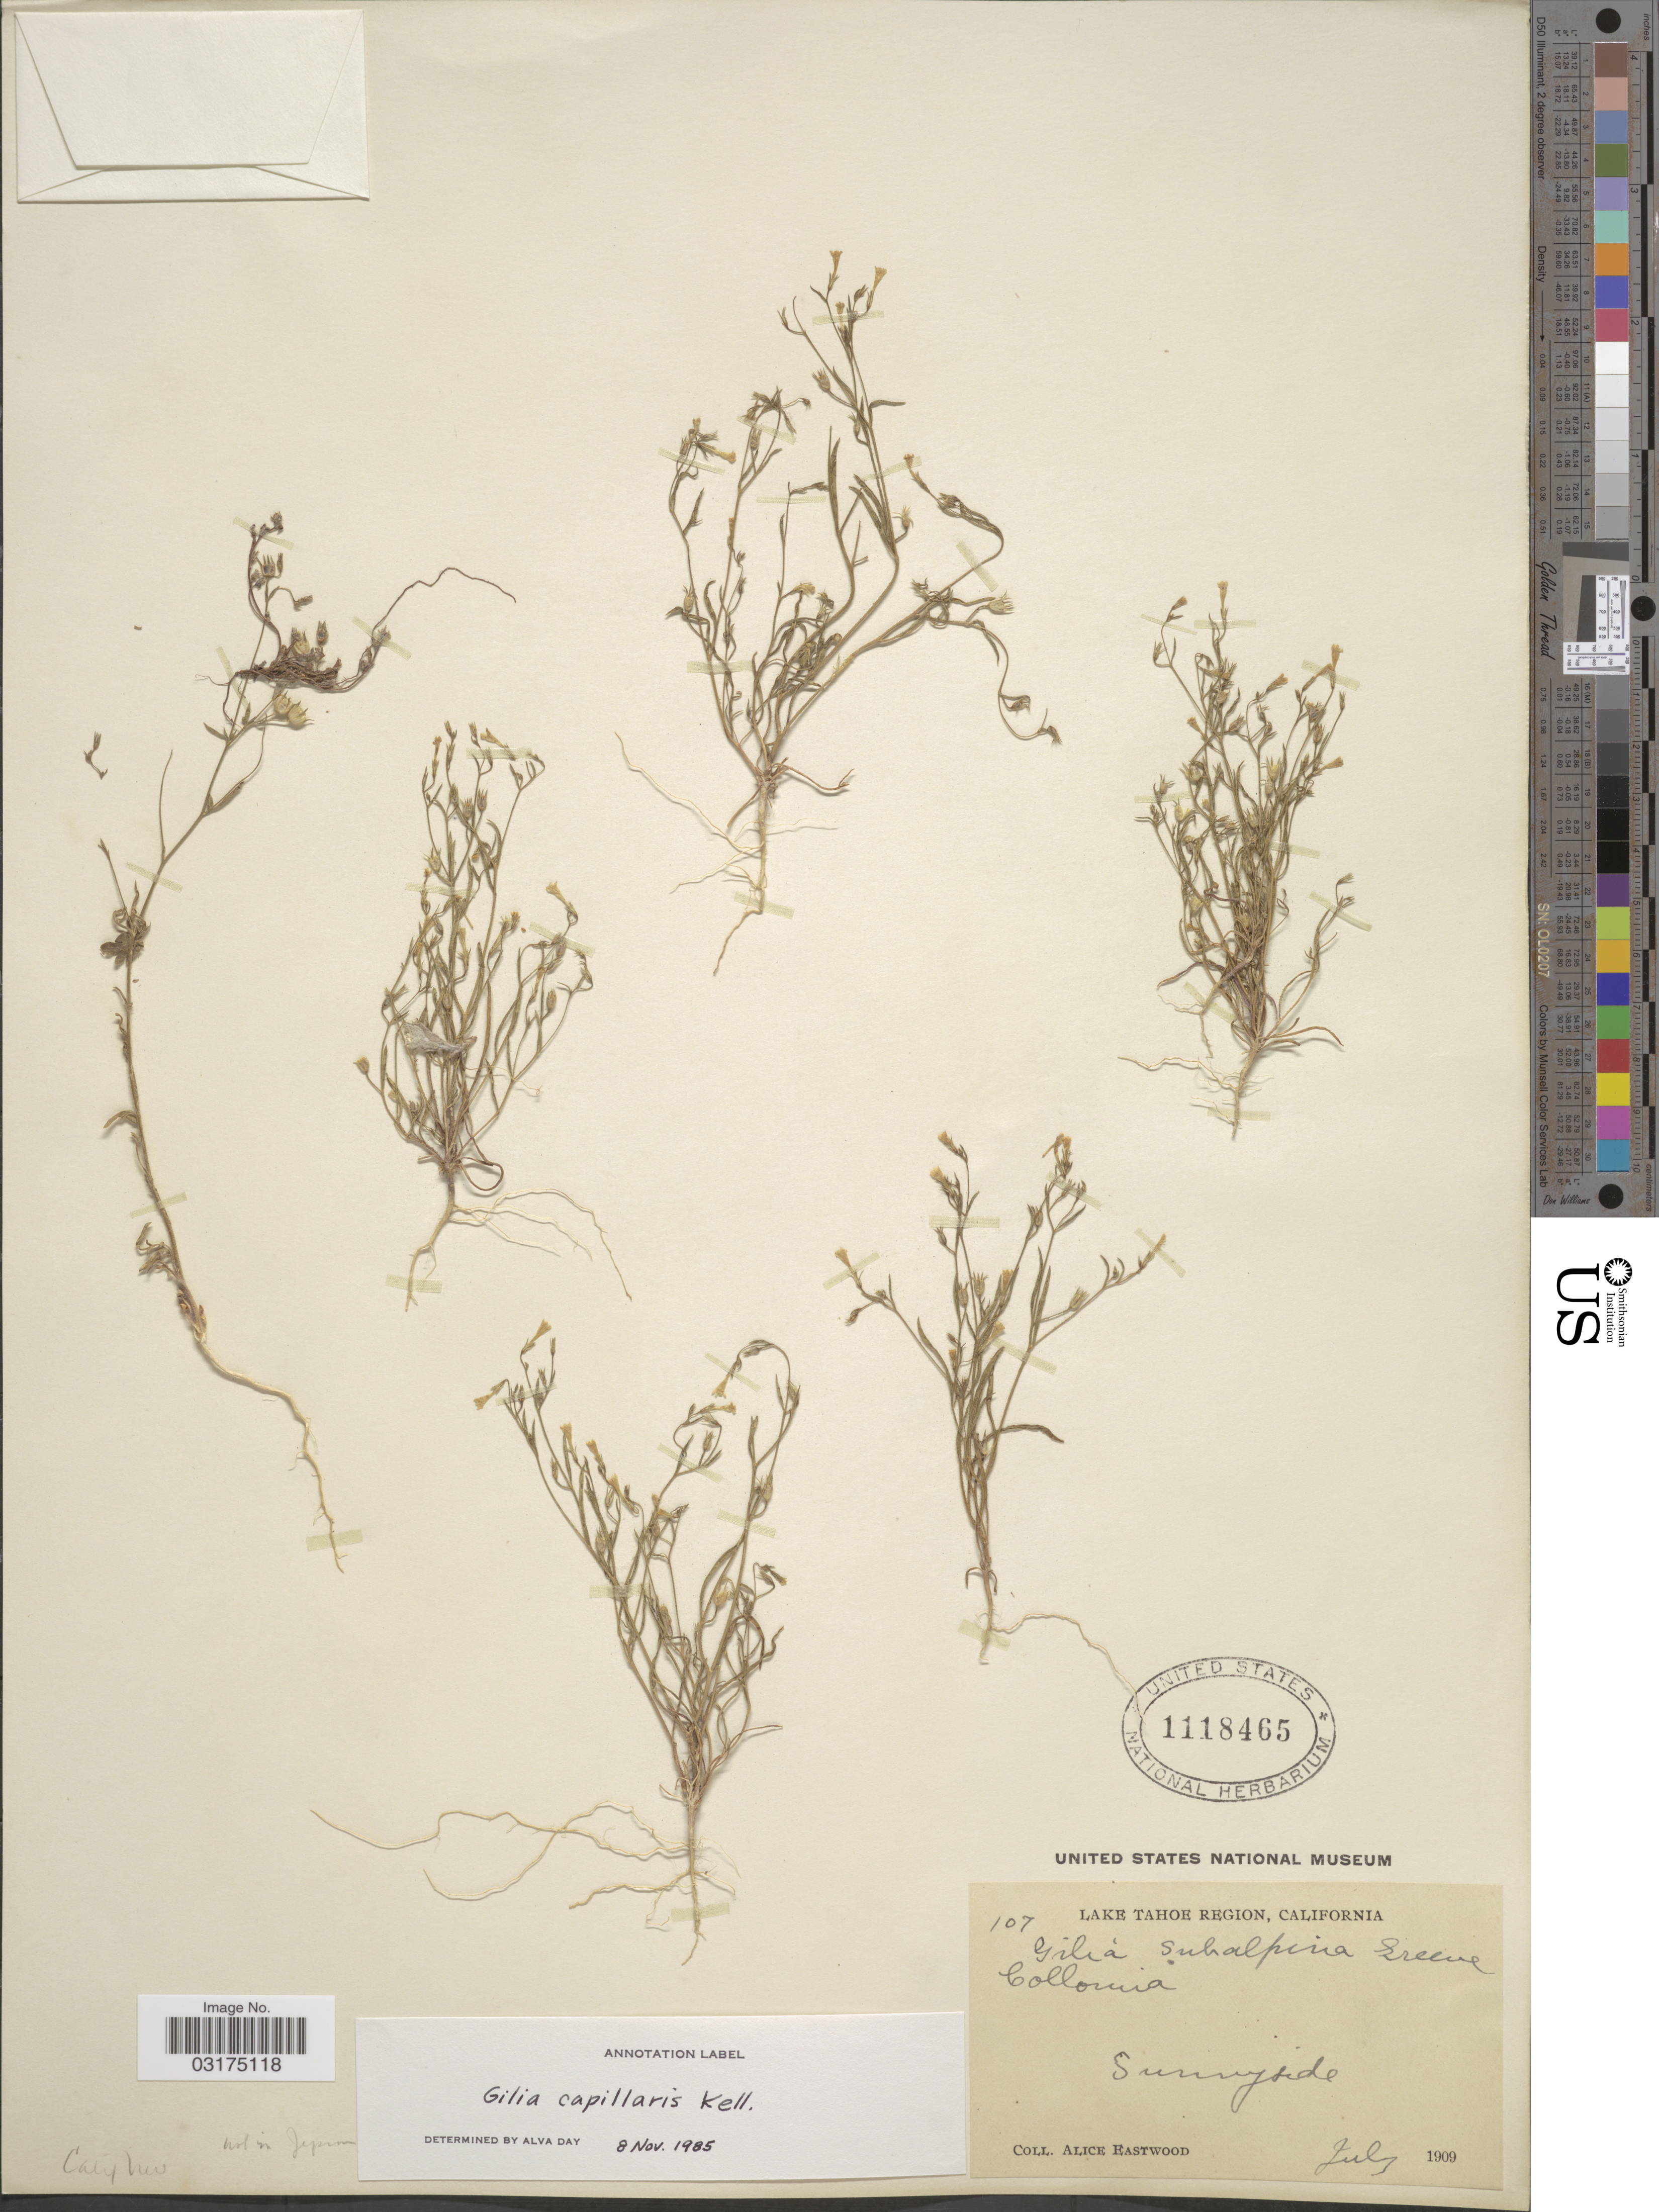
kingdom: Plantae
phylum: Tracheophyta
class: Magnoliopsida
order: Ericales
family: Polemoniaceae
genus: Navarretia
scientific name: Navarretia capillaris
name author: (Kellogg) Kuntze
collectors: A. Eastwood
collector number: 107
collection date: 1909-07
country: United States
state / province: California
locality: Lake Tahoe Region, Sunnyside.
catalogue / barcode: US 1118465